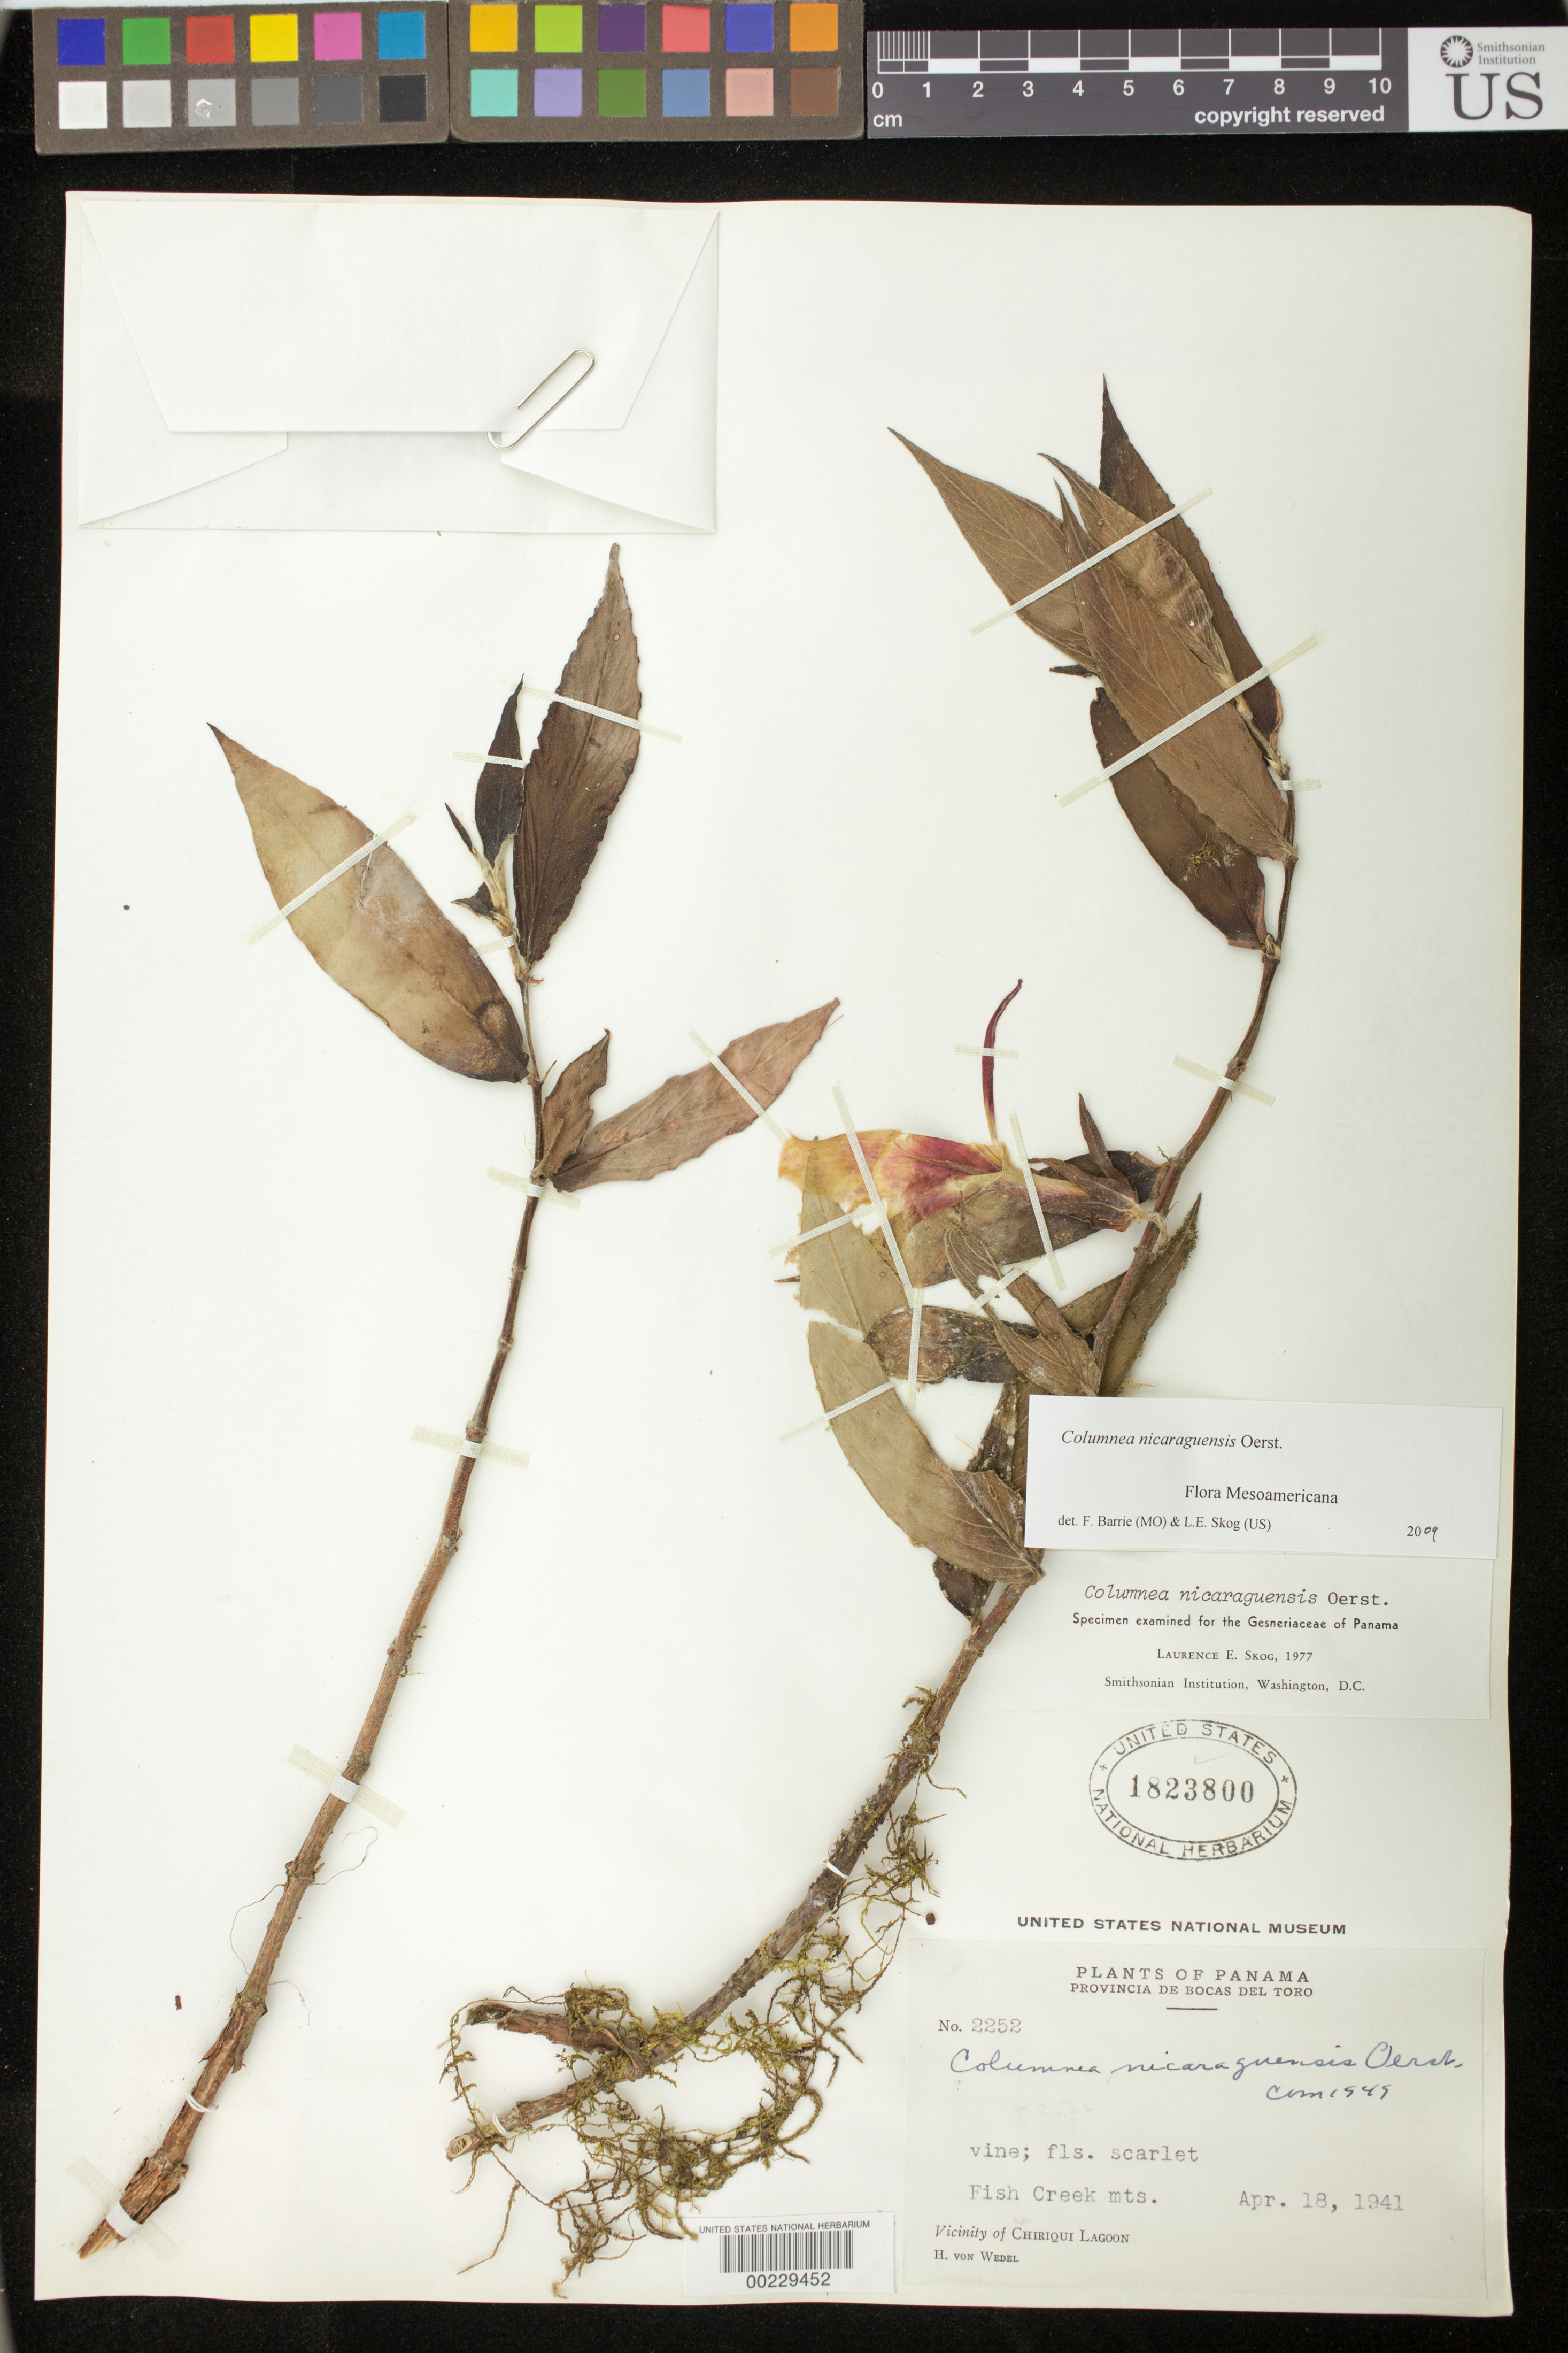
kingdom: Plantae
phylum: Tracheophyta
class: Magnoliopsida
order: Lamiales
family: Gesneriaceae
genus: Columnea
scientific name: Columnea nicaraguensis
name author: Oerst.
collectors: H. von Wedel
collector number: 2252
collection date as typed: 18 Apr 1941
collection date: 1941-04-18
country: Panama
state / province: Bocas del Toro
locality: Fish Creek Mts, vicinity of Chiriqui Lagoon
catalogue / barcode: US 1823800